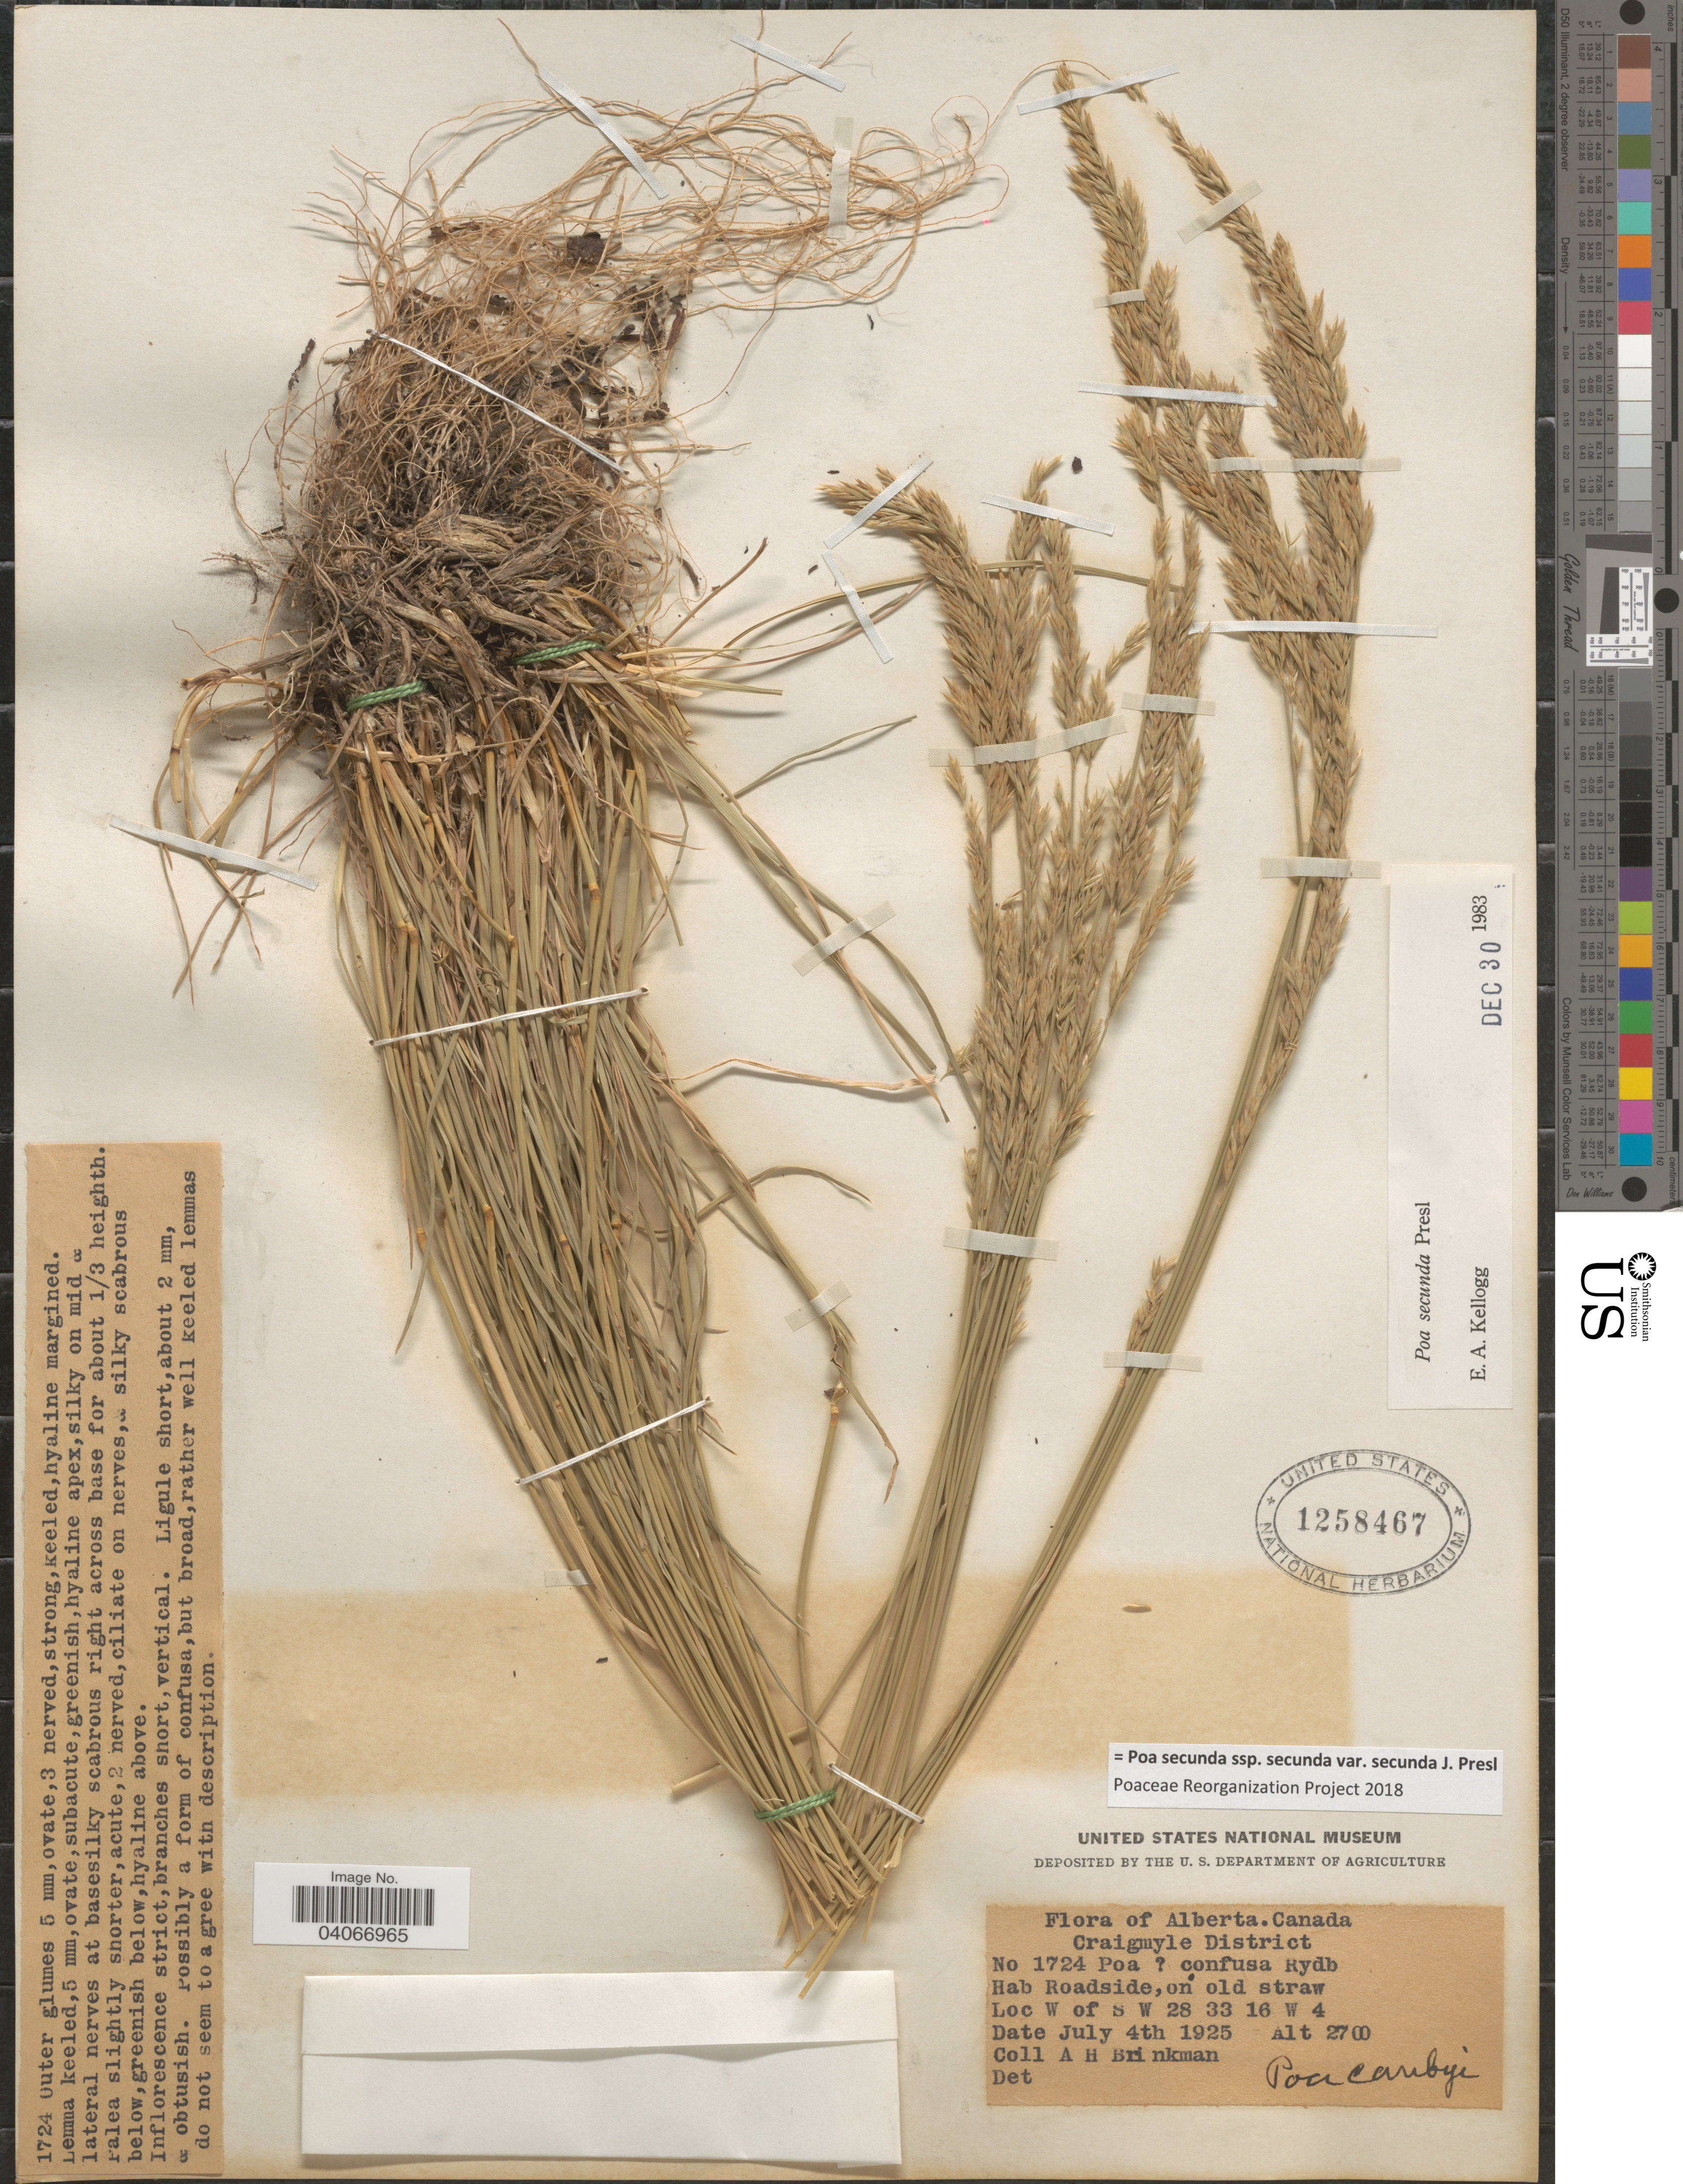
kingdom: Plantae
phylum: Tracheophyta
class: Liliopsida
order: Poales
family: Poaceae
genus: Poa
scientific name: Poa secunda subsp. secunda var. secunda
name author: J. Presl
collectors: A. Brinkman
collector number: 1724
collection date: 1925-07-04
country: Canada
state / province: Alberta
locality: Craigmyle District. Roadside, on old straw. W of S W 28 33 16 W 4.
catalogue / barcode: US 1258467